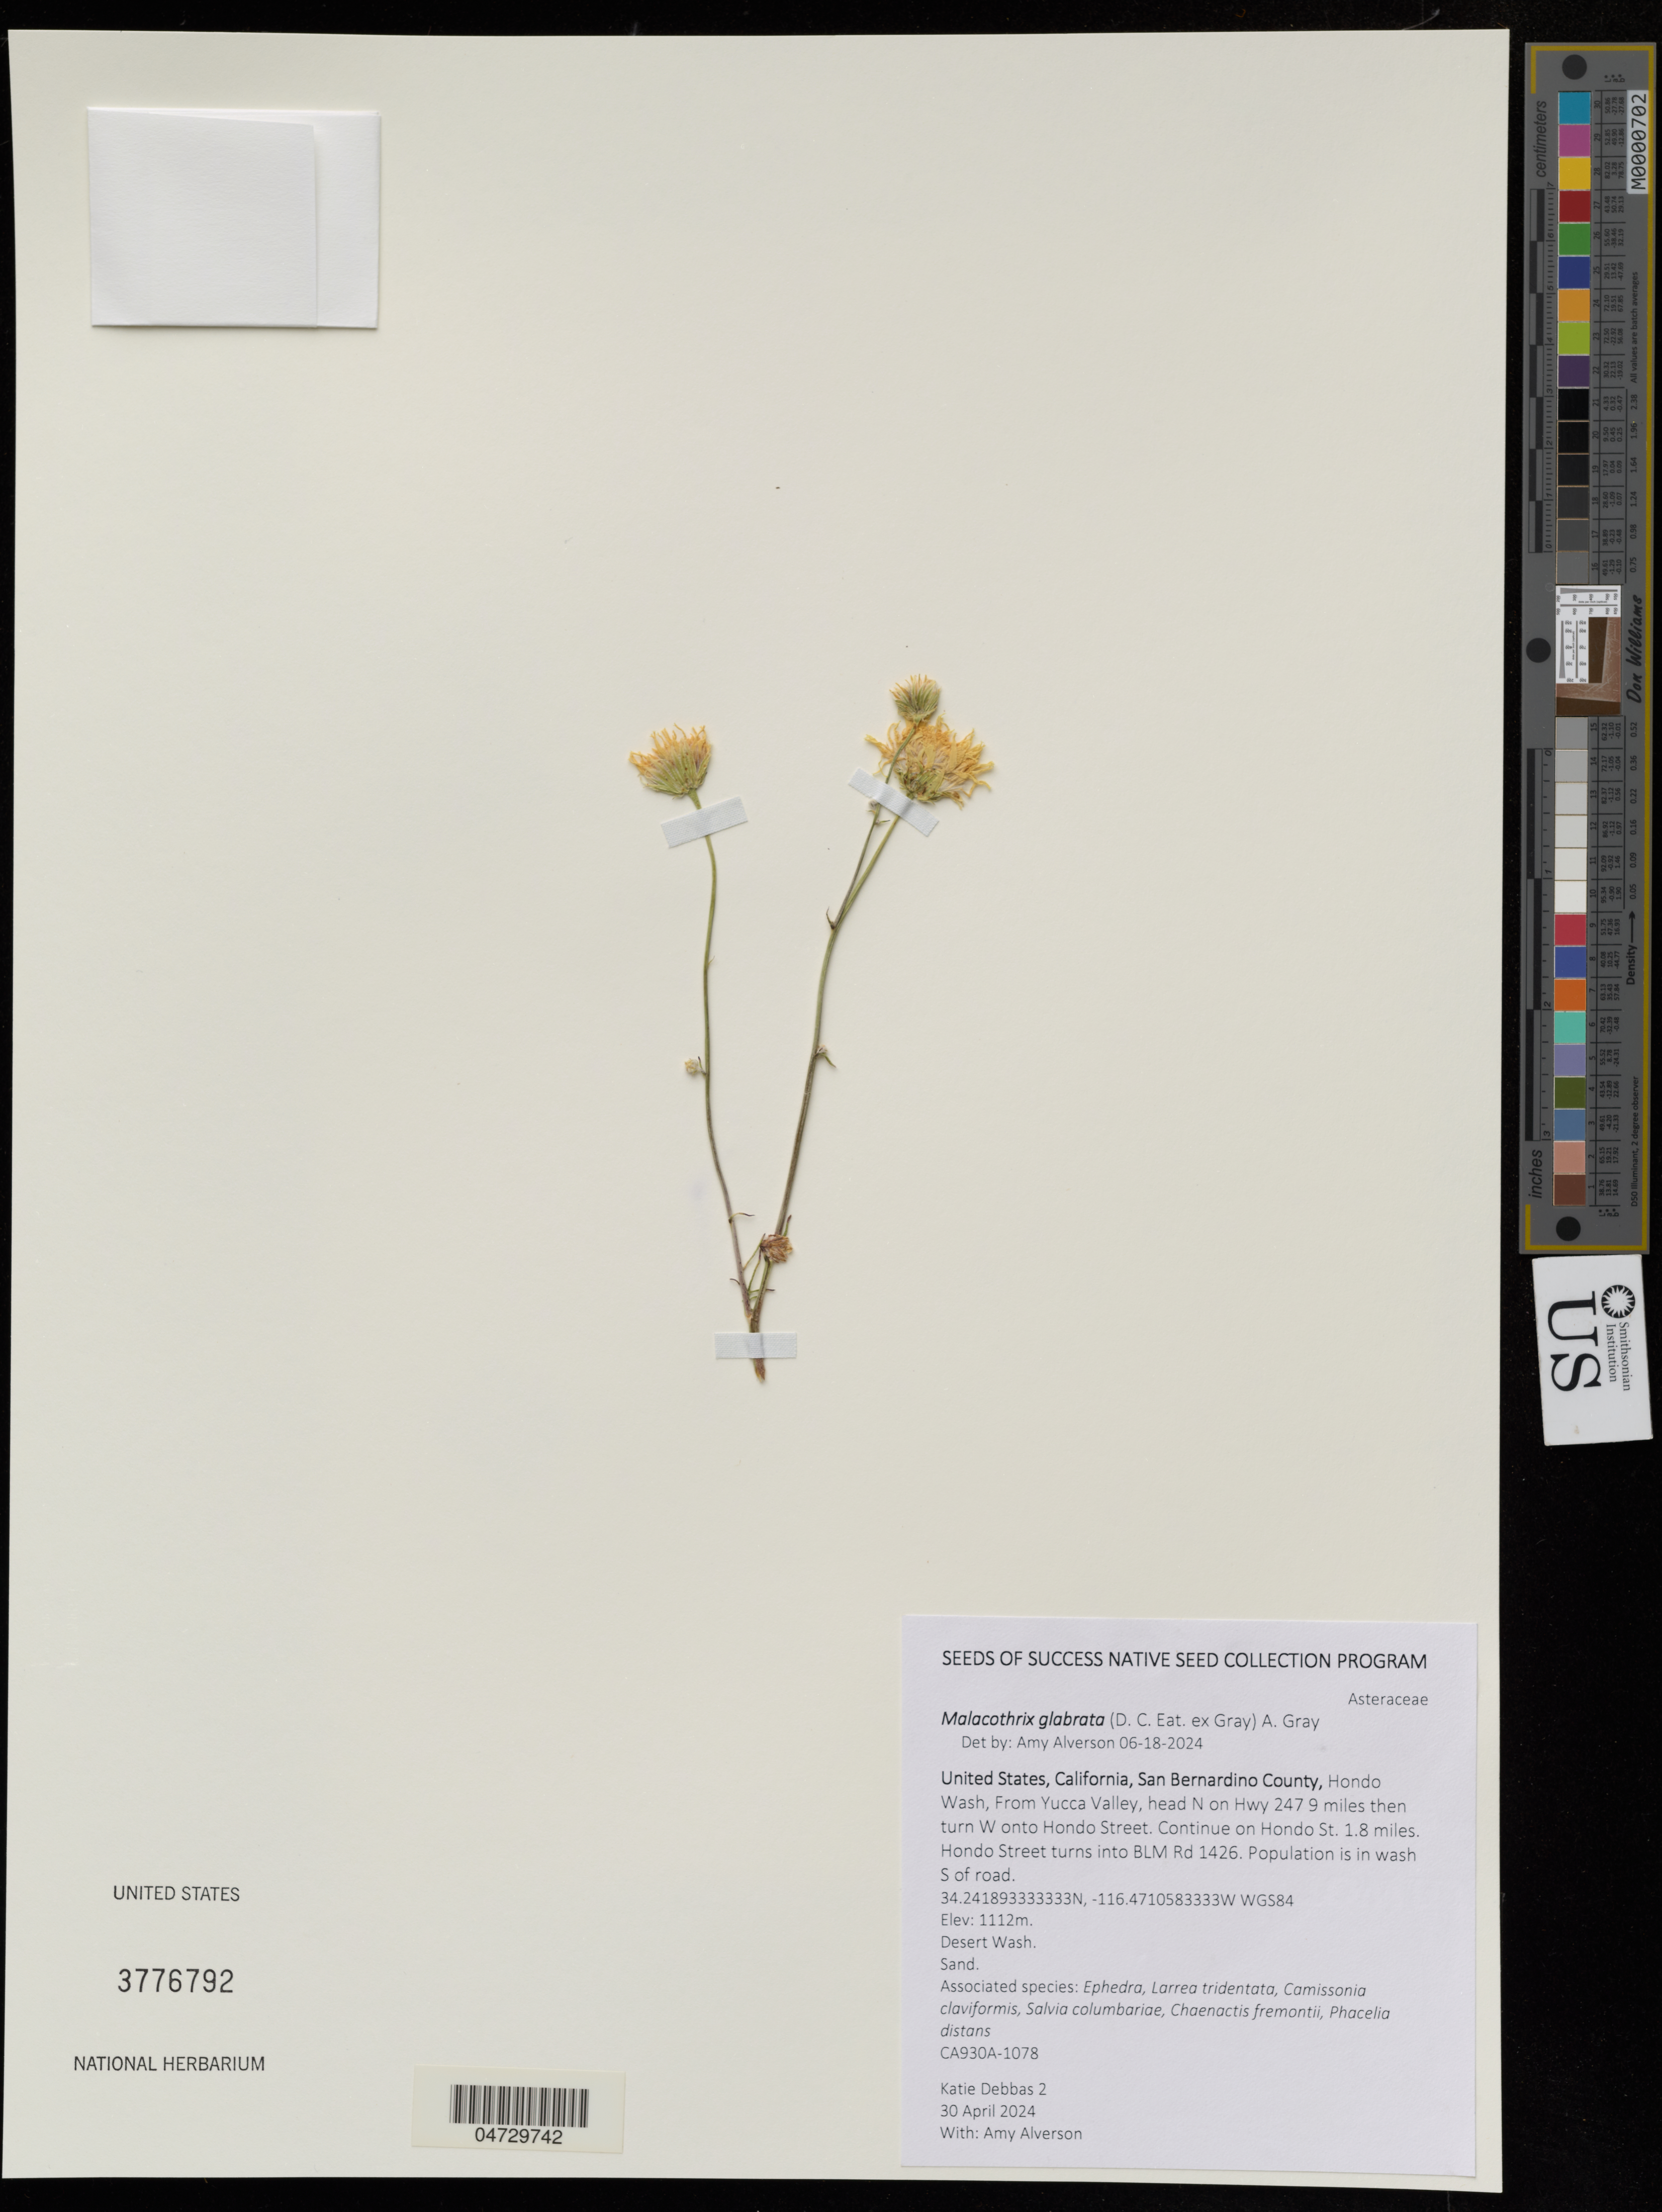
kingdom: Plantae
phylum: Tracheophyta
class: Magnoliopsida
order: Asterales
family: Asteraceae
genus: Malacothrix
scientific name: Malacothrix glabrata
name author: (A. Gray ex D.C. Eaton) A. Gray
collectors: K. Debbas & A. Alverson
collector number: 2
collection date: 2024-04-30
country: United States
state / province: California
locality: San Bernardino County, Hondo Wash, From Yucca Valley, head N on Hwy 247 9 miles then turn W onto Hondo Street. Continue on Hondo St. 1.8 miles. Hondo Street turns into BLM Rd 1426. Population is in wash S of road.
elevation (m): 1112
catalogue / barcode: US 3776792